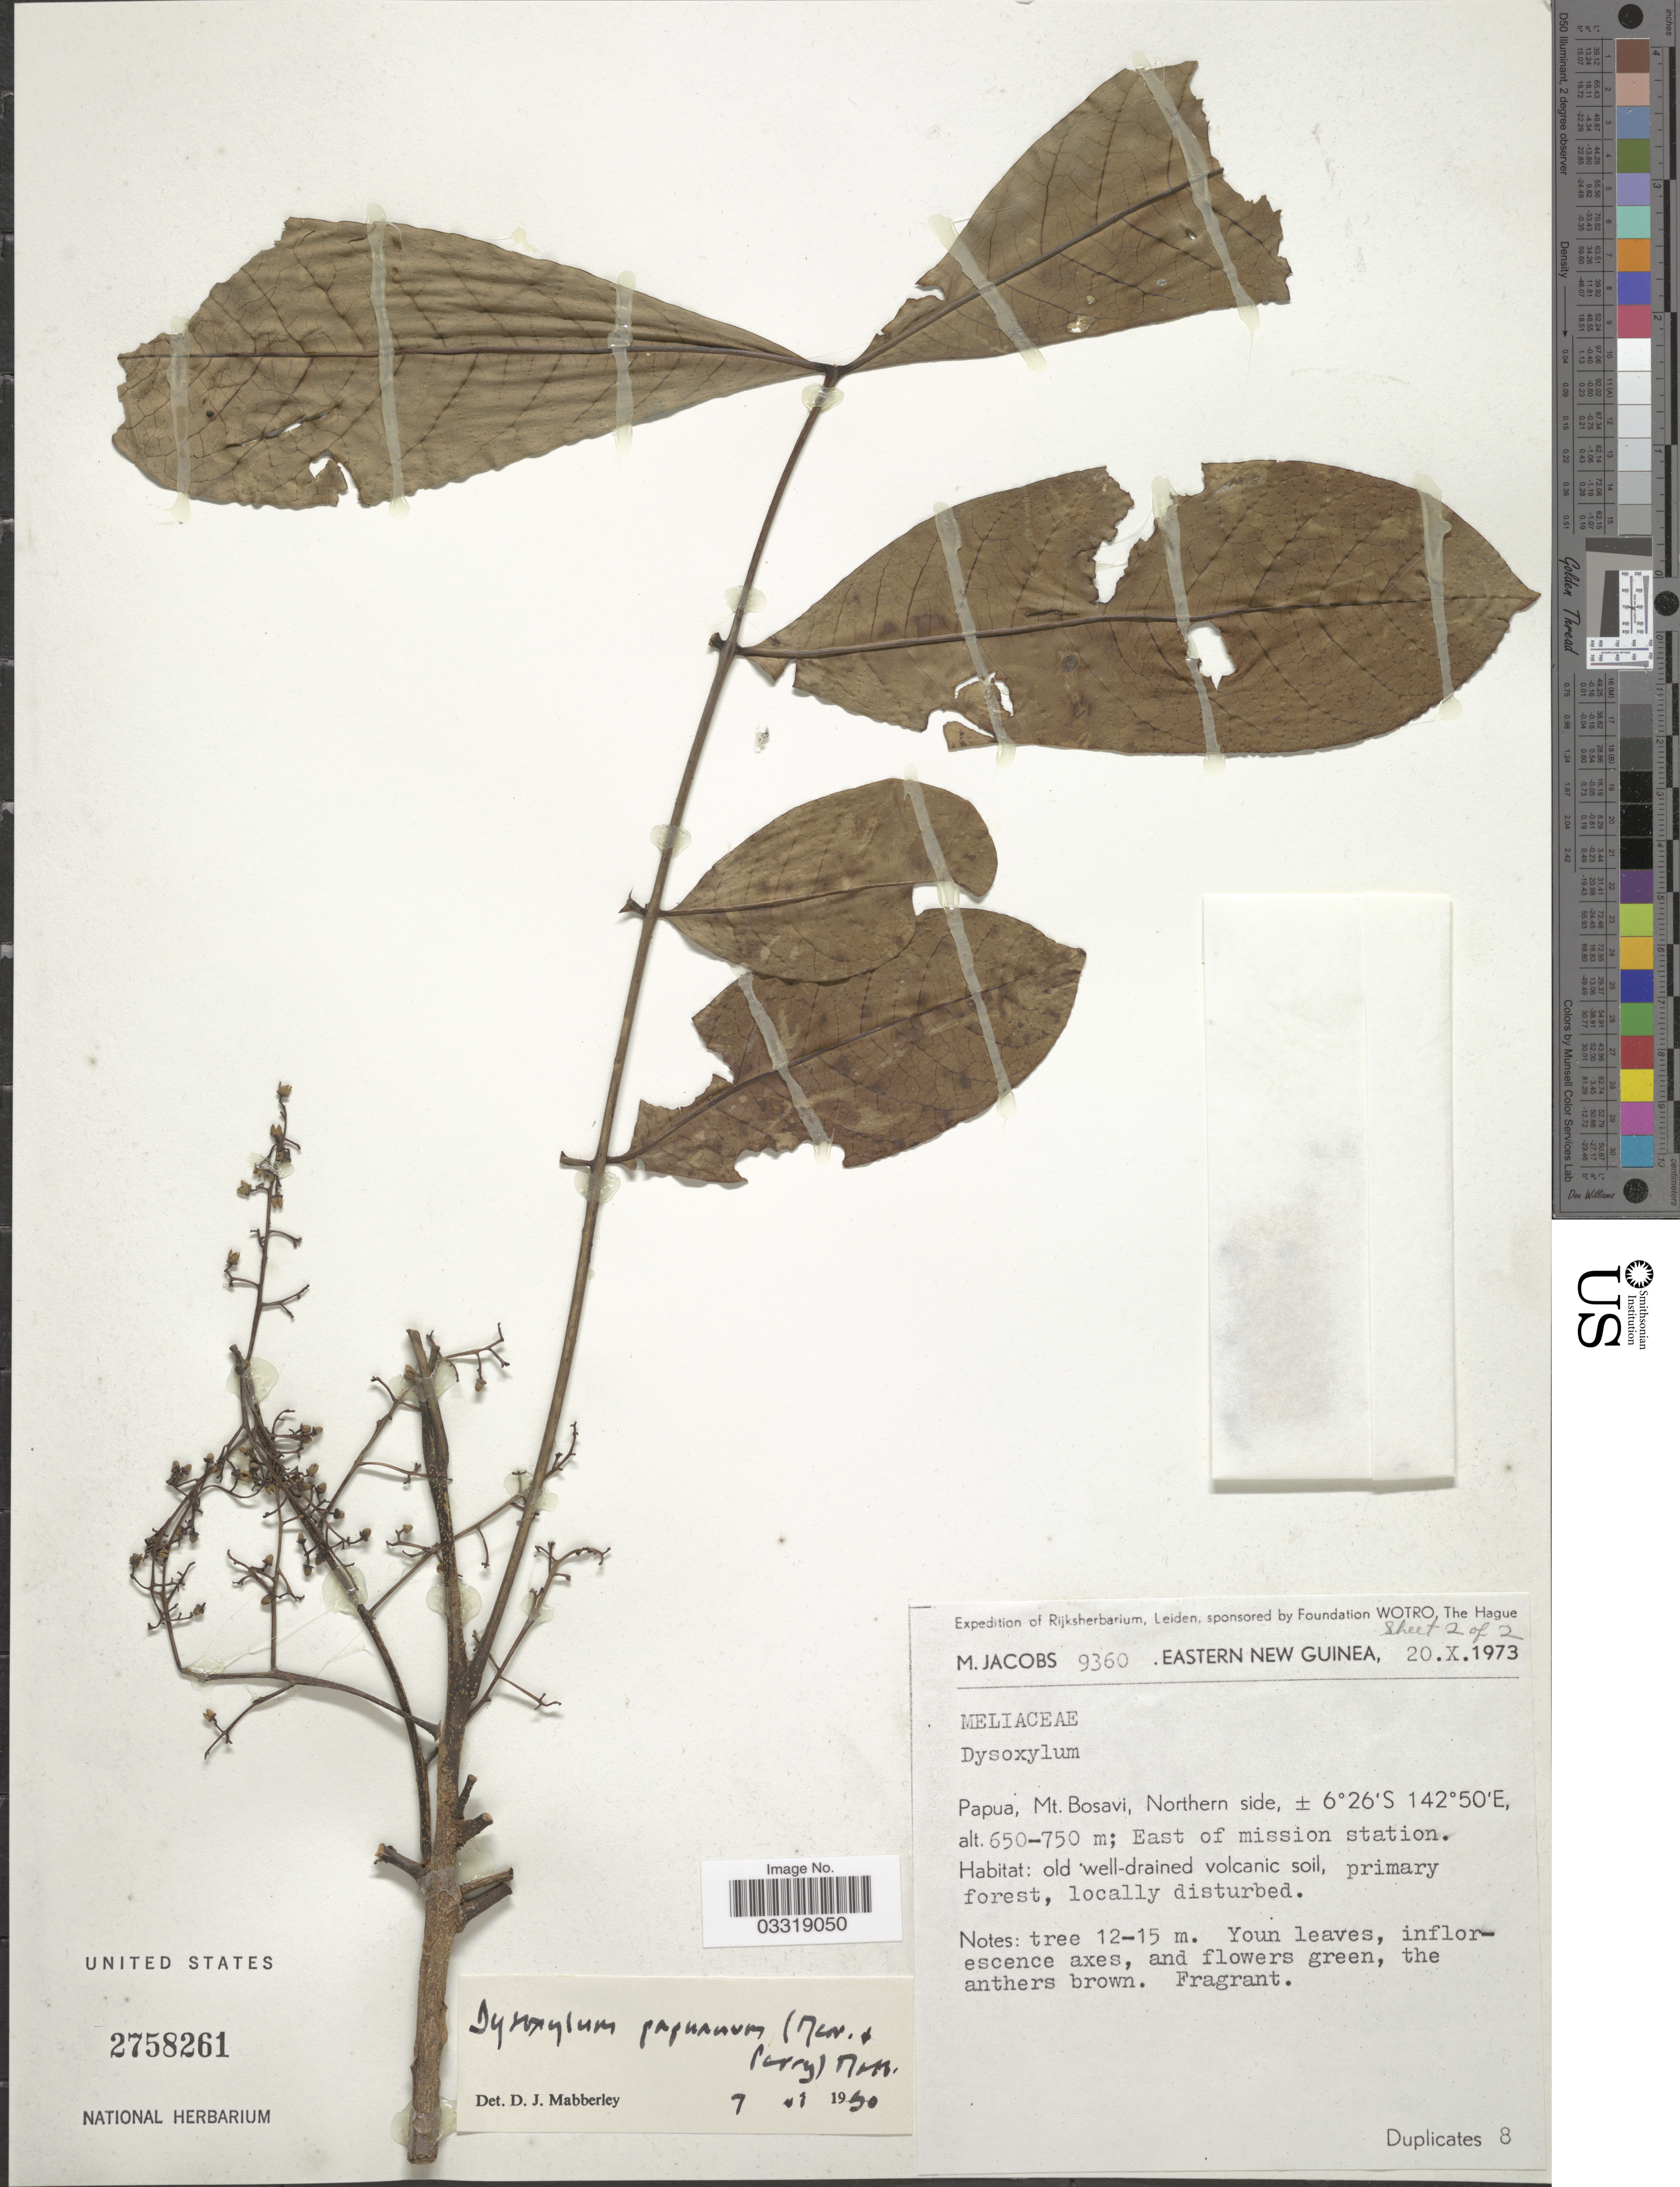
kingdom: Plantae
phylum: Tracheophyta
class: Magnoliopsida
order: Sapindales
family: Meliaceae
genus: Didymocheton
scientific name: Didymocheton papuanus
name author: (Merr. & L.M. Perry) Mabb.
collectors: M. Jacobs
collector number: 9360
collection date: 1973-10-20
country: Papua New Guinea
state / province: Northern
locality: Eastern New Guinea. Papua, Mt. Bosavi, Northern side. East of mission station.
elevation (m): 650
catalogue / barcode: US 2758261